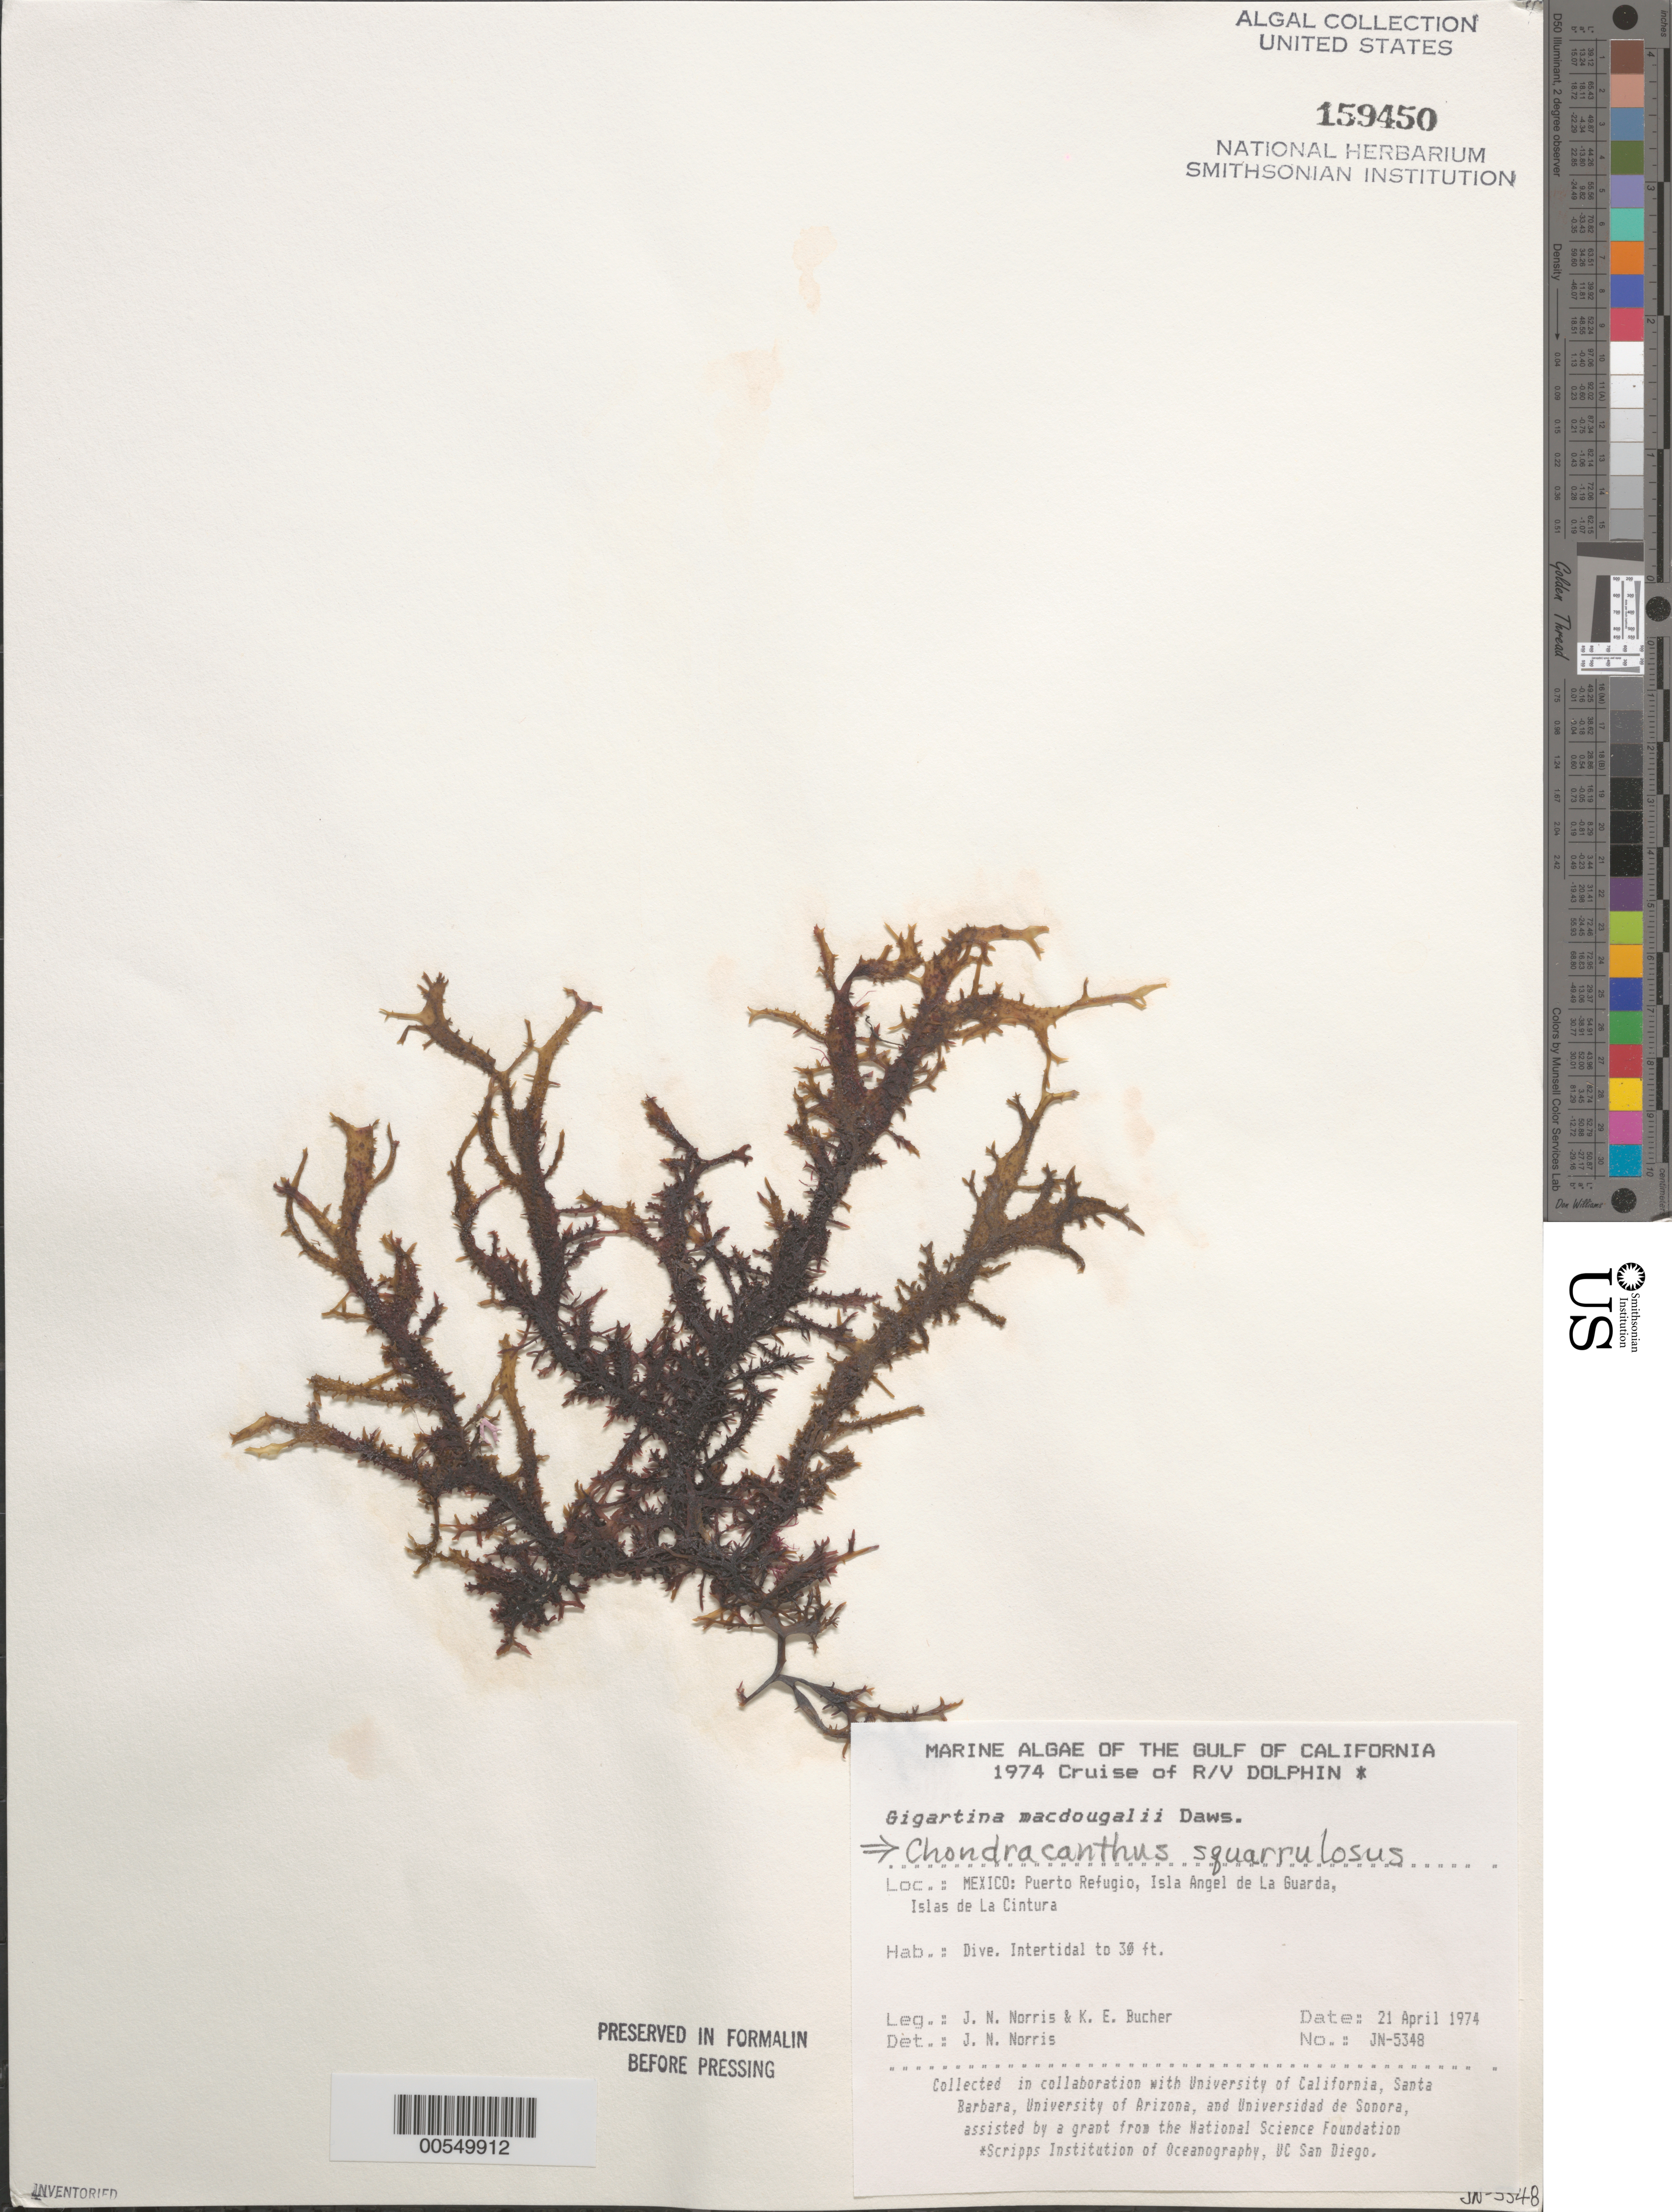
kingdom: Plantae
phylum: Rhodophyta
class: Florideophyceae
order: Gigartinales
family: Gigartinaceae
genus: Chondracanthus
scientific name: Chondracanthus squarrulosus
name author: (Setch. & N.L. Gardner) J.R. Hughey et al.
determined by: Norris, James N.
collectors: J. N. Norris & K. E. Bucher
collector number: JN-5348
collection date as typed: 21 Apr 1974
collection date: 1974-04-21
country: Mexico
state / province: Baja California Norte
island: Isla Angel de la Guarda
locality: Puerto Refugio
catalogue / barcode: US 159450